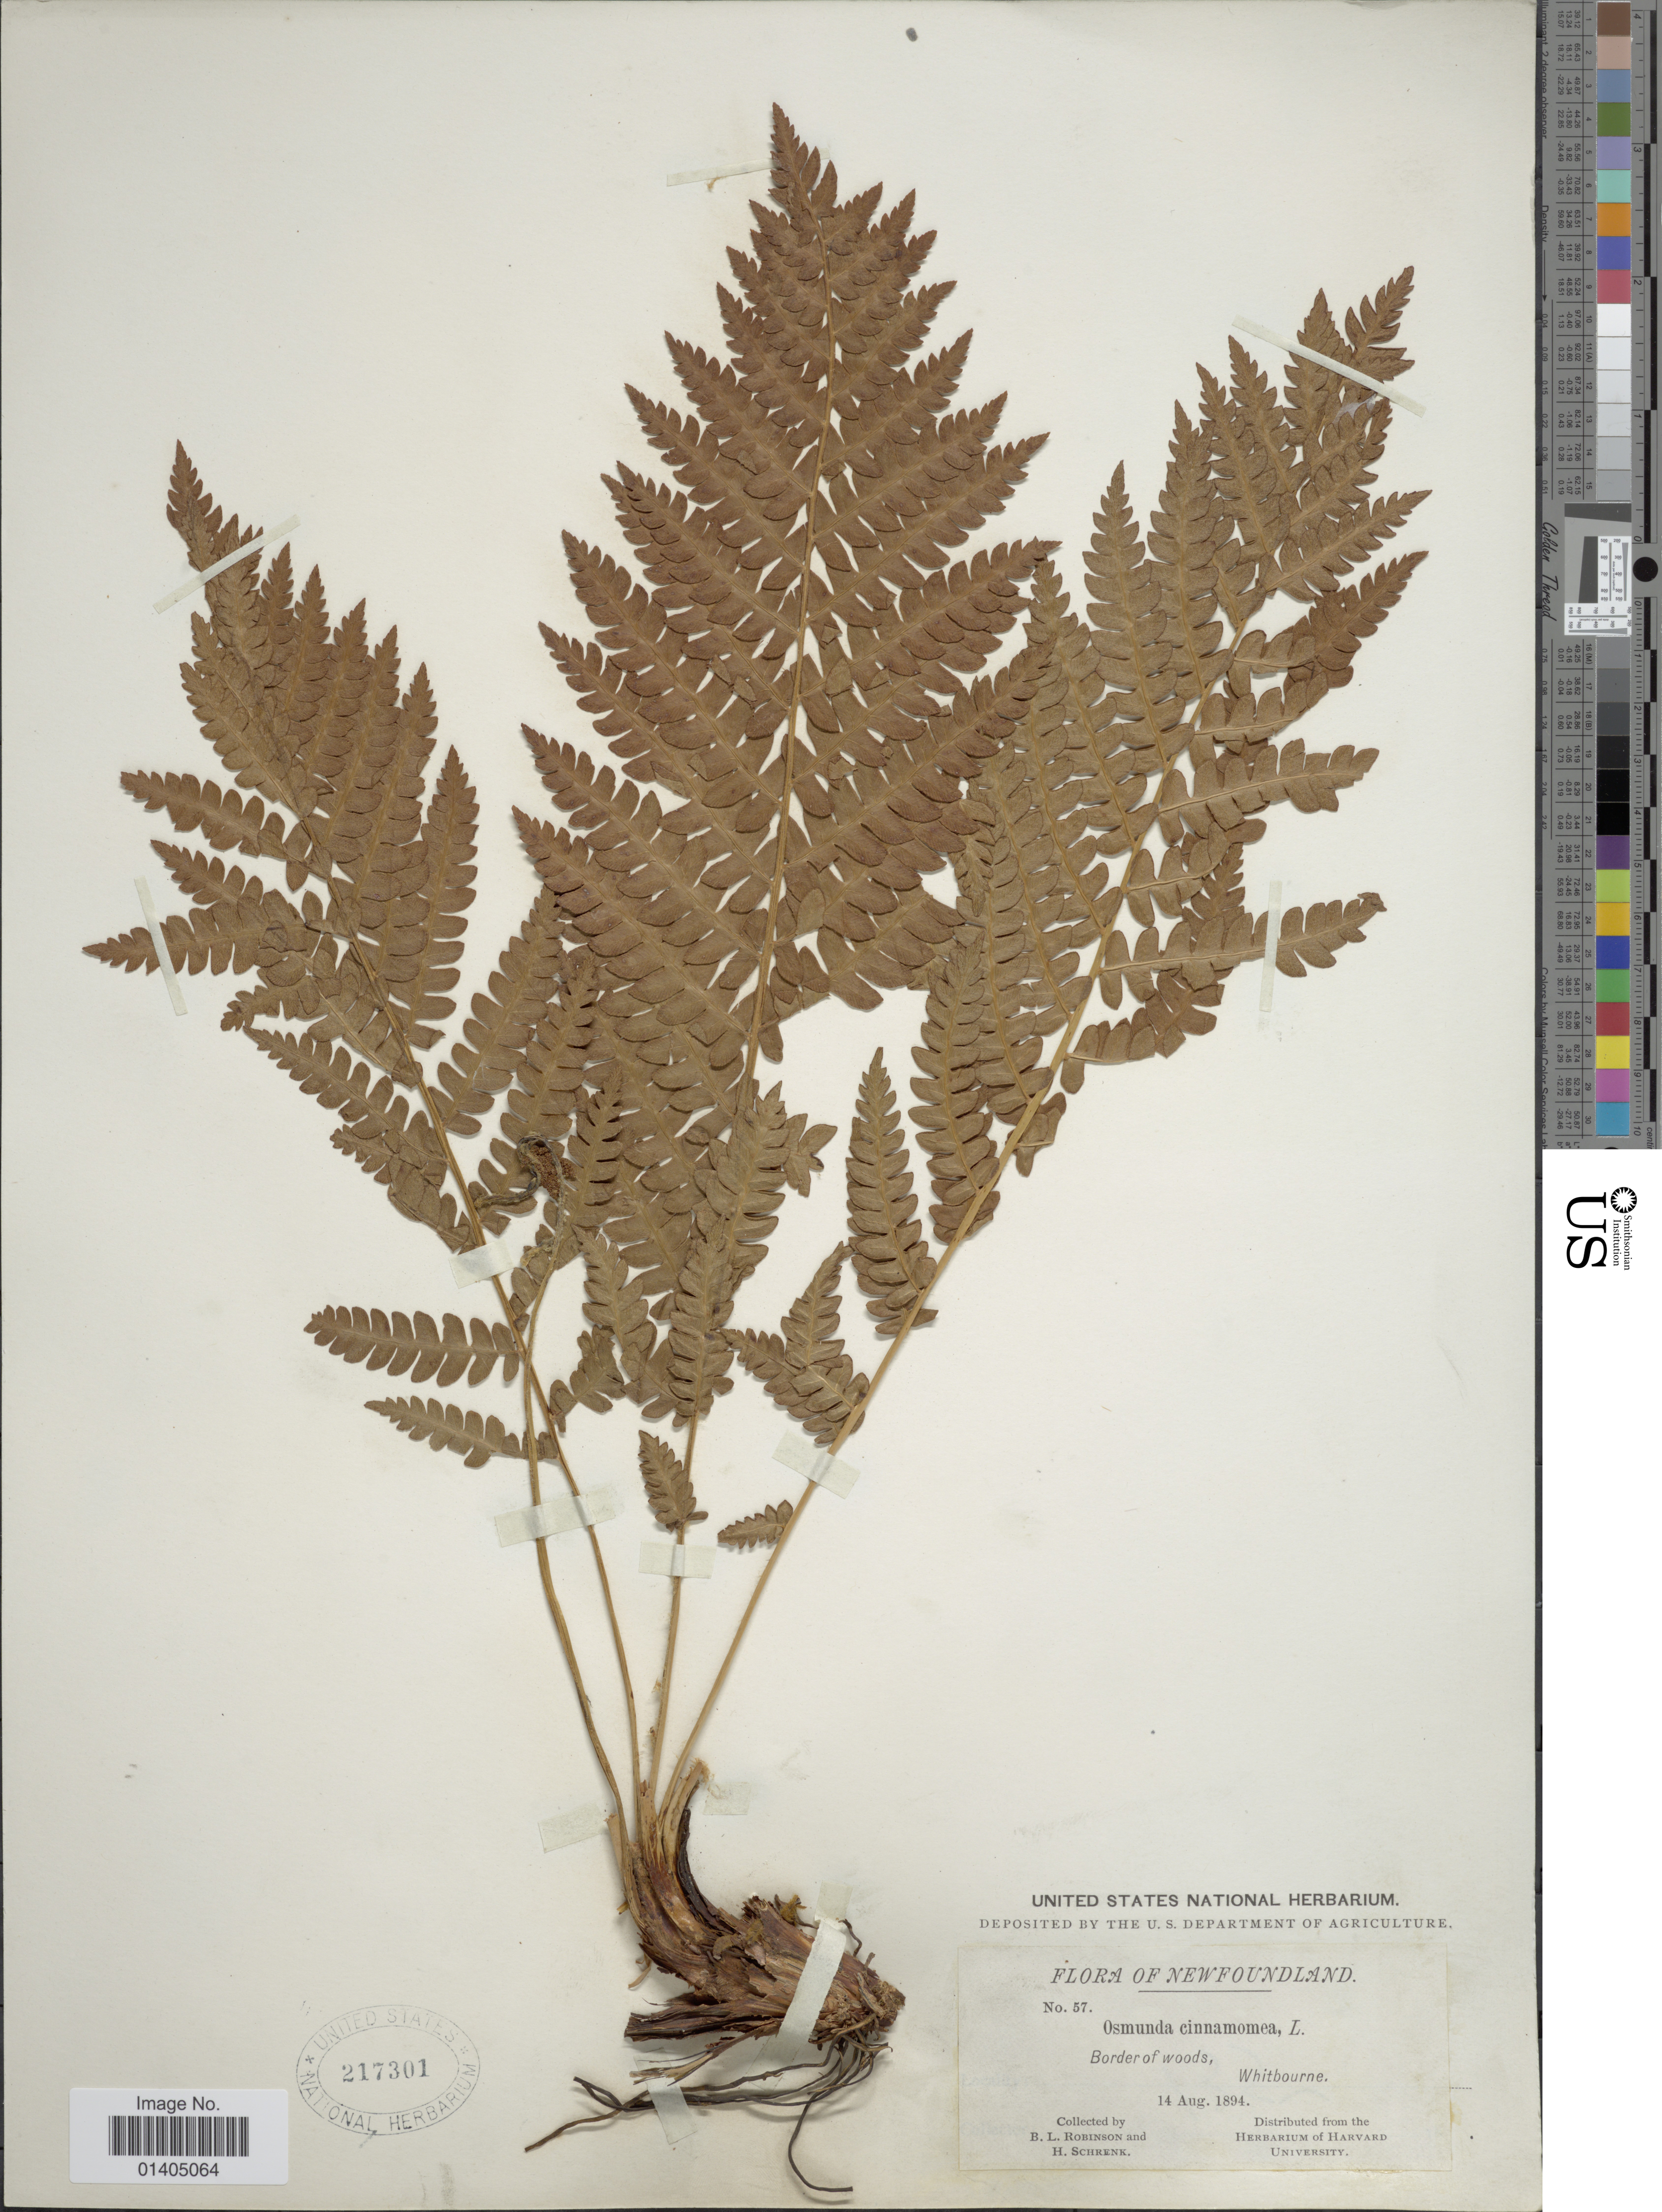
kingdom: Plantae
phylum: Tracheophyta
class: Polypodiopsida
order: Osmundales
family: Osmundaceae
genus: Osmundastrum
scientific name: Osmundastrum cinnamomeum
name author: (L.) C. Presl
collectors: B. L. Robinson & H. v. Schrenk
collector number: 57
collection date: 1894-08-14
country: Canada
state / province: Newfoundland and Labrador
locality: Border of woods, Whitbourne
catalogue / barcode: US 217301